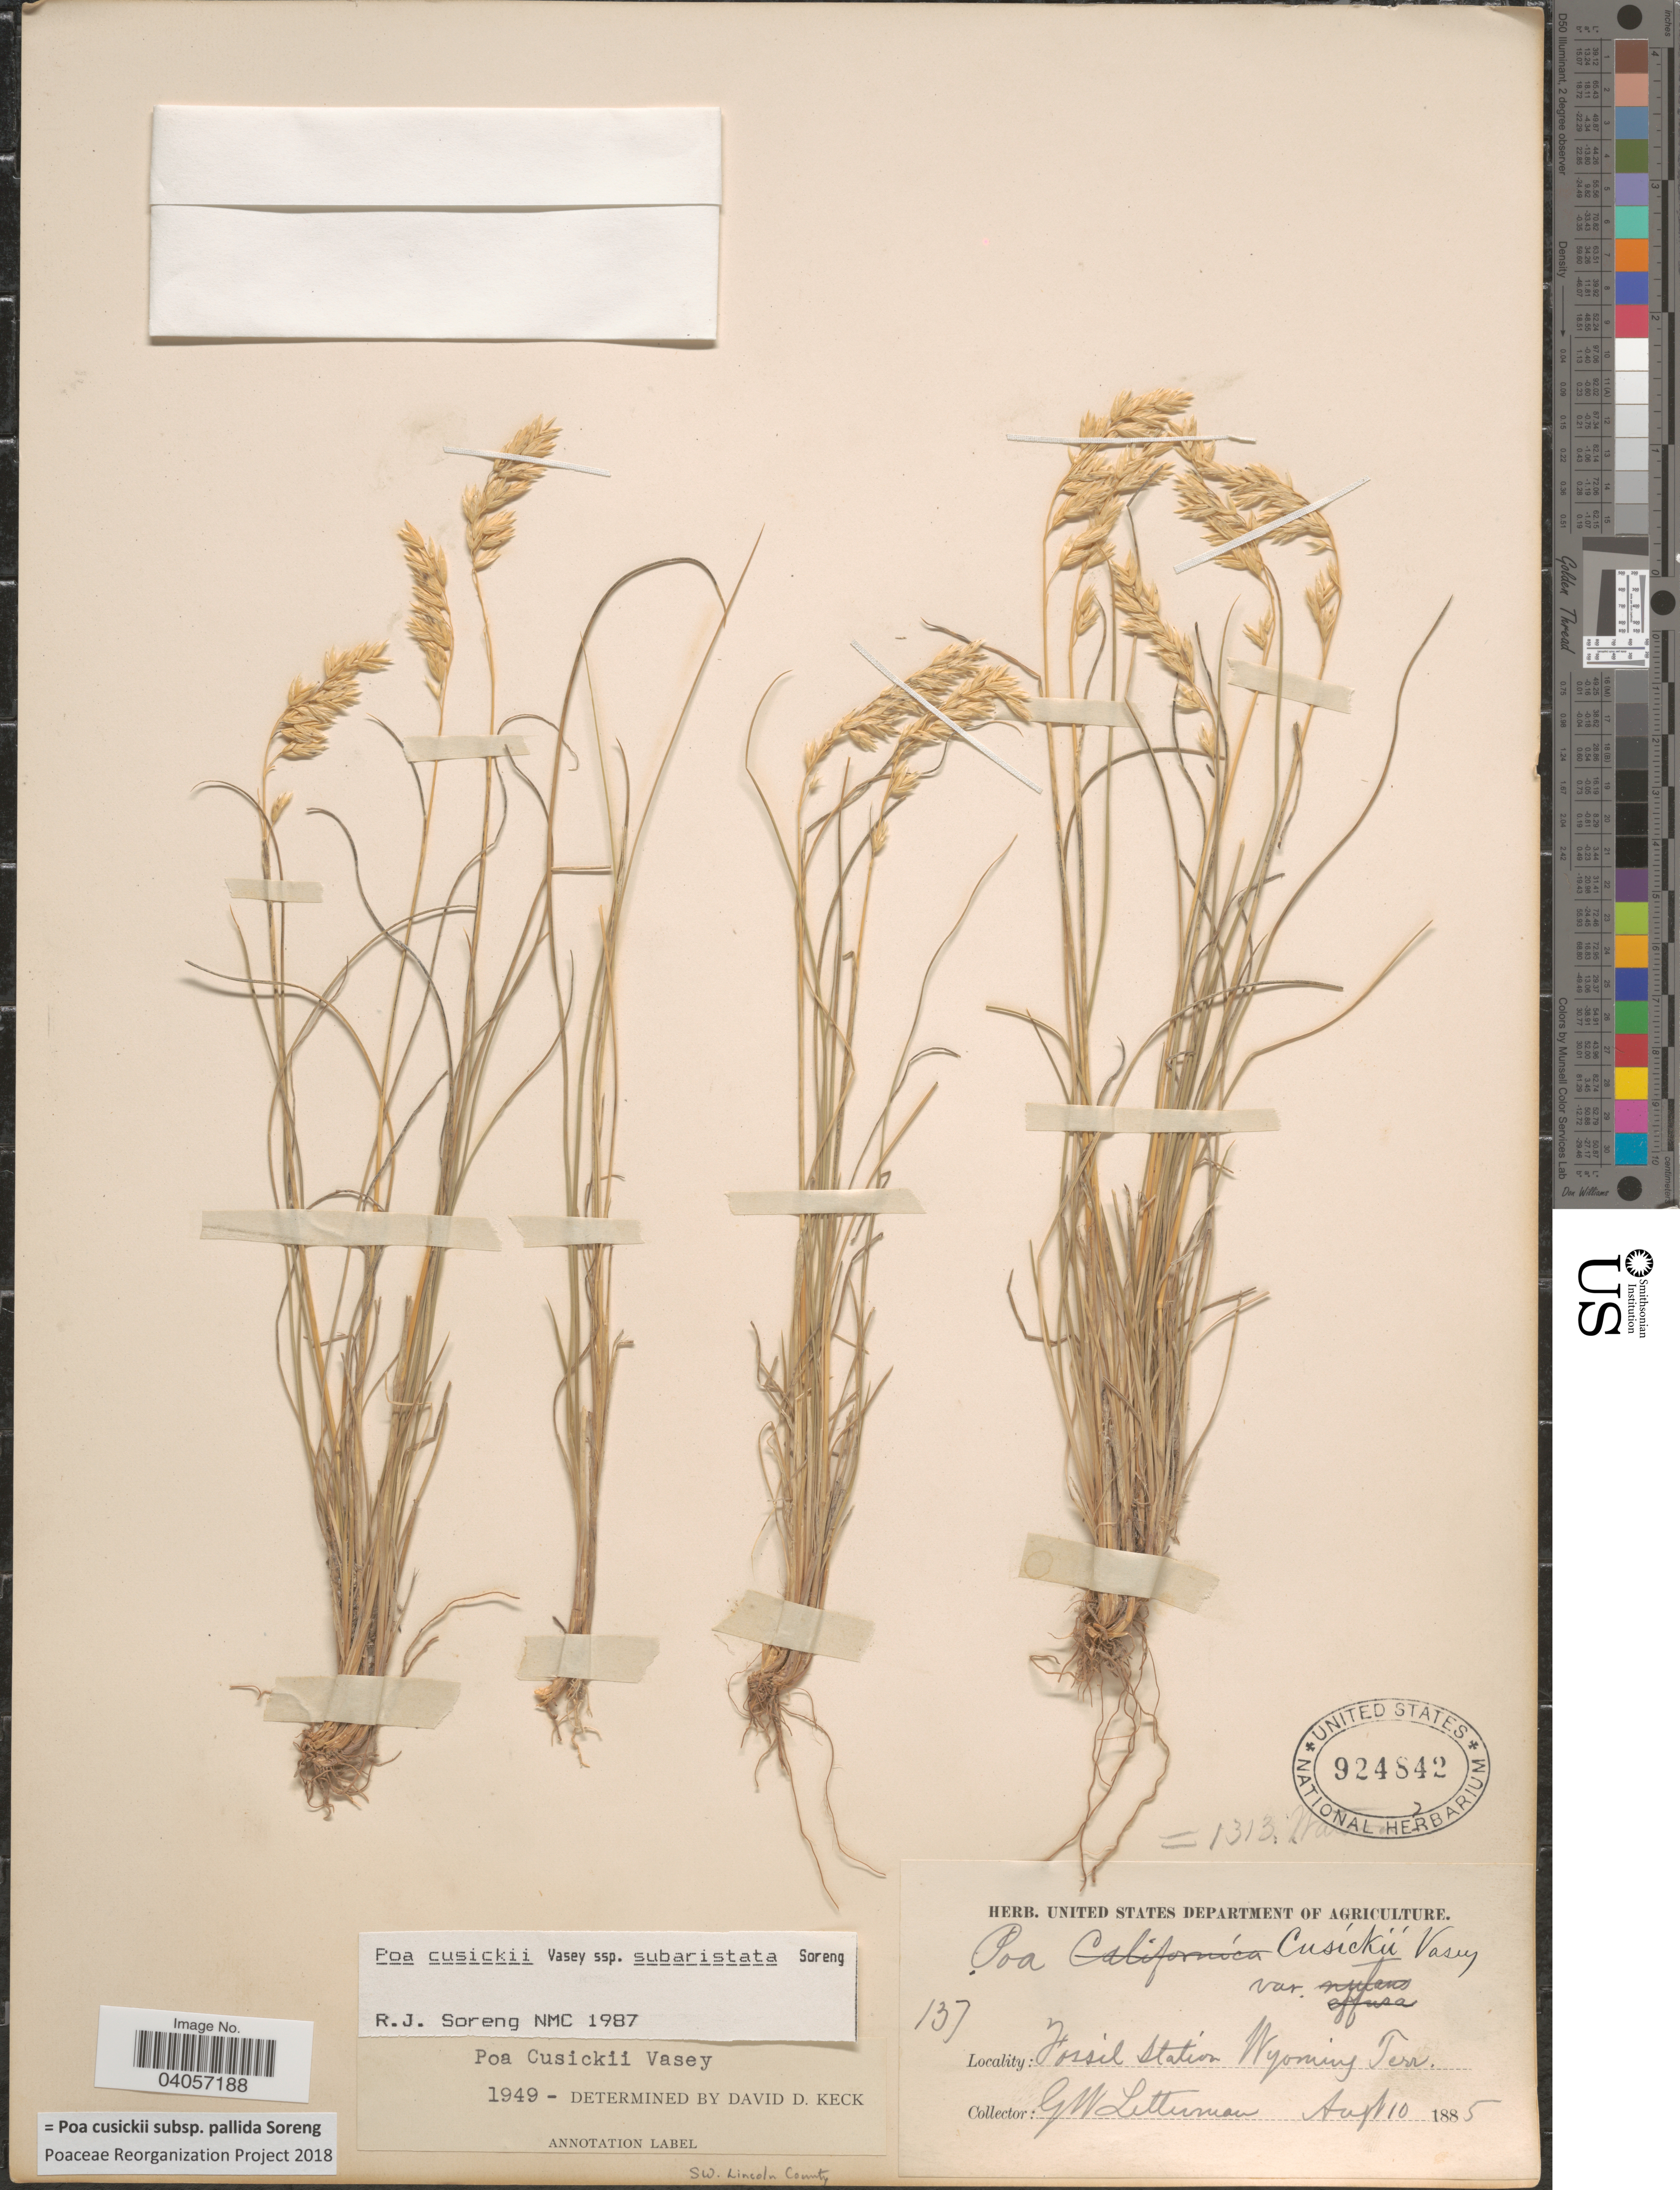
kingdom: Plantae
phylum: Tracheophyta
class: Liliopsida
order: Poales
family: Poaceae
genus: Poa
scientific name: Poa cusickii subsp. pallida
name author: Soreng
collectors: G. W. Letterman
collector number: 137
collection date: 1885-08-10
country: United States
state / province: Wyoming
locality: Fossil Station. SW. Lincoln County.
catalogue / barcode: US 924842